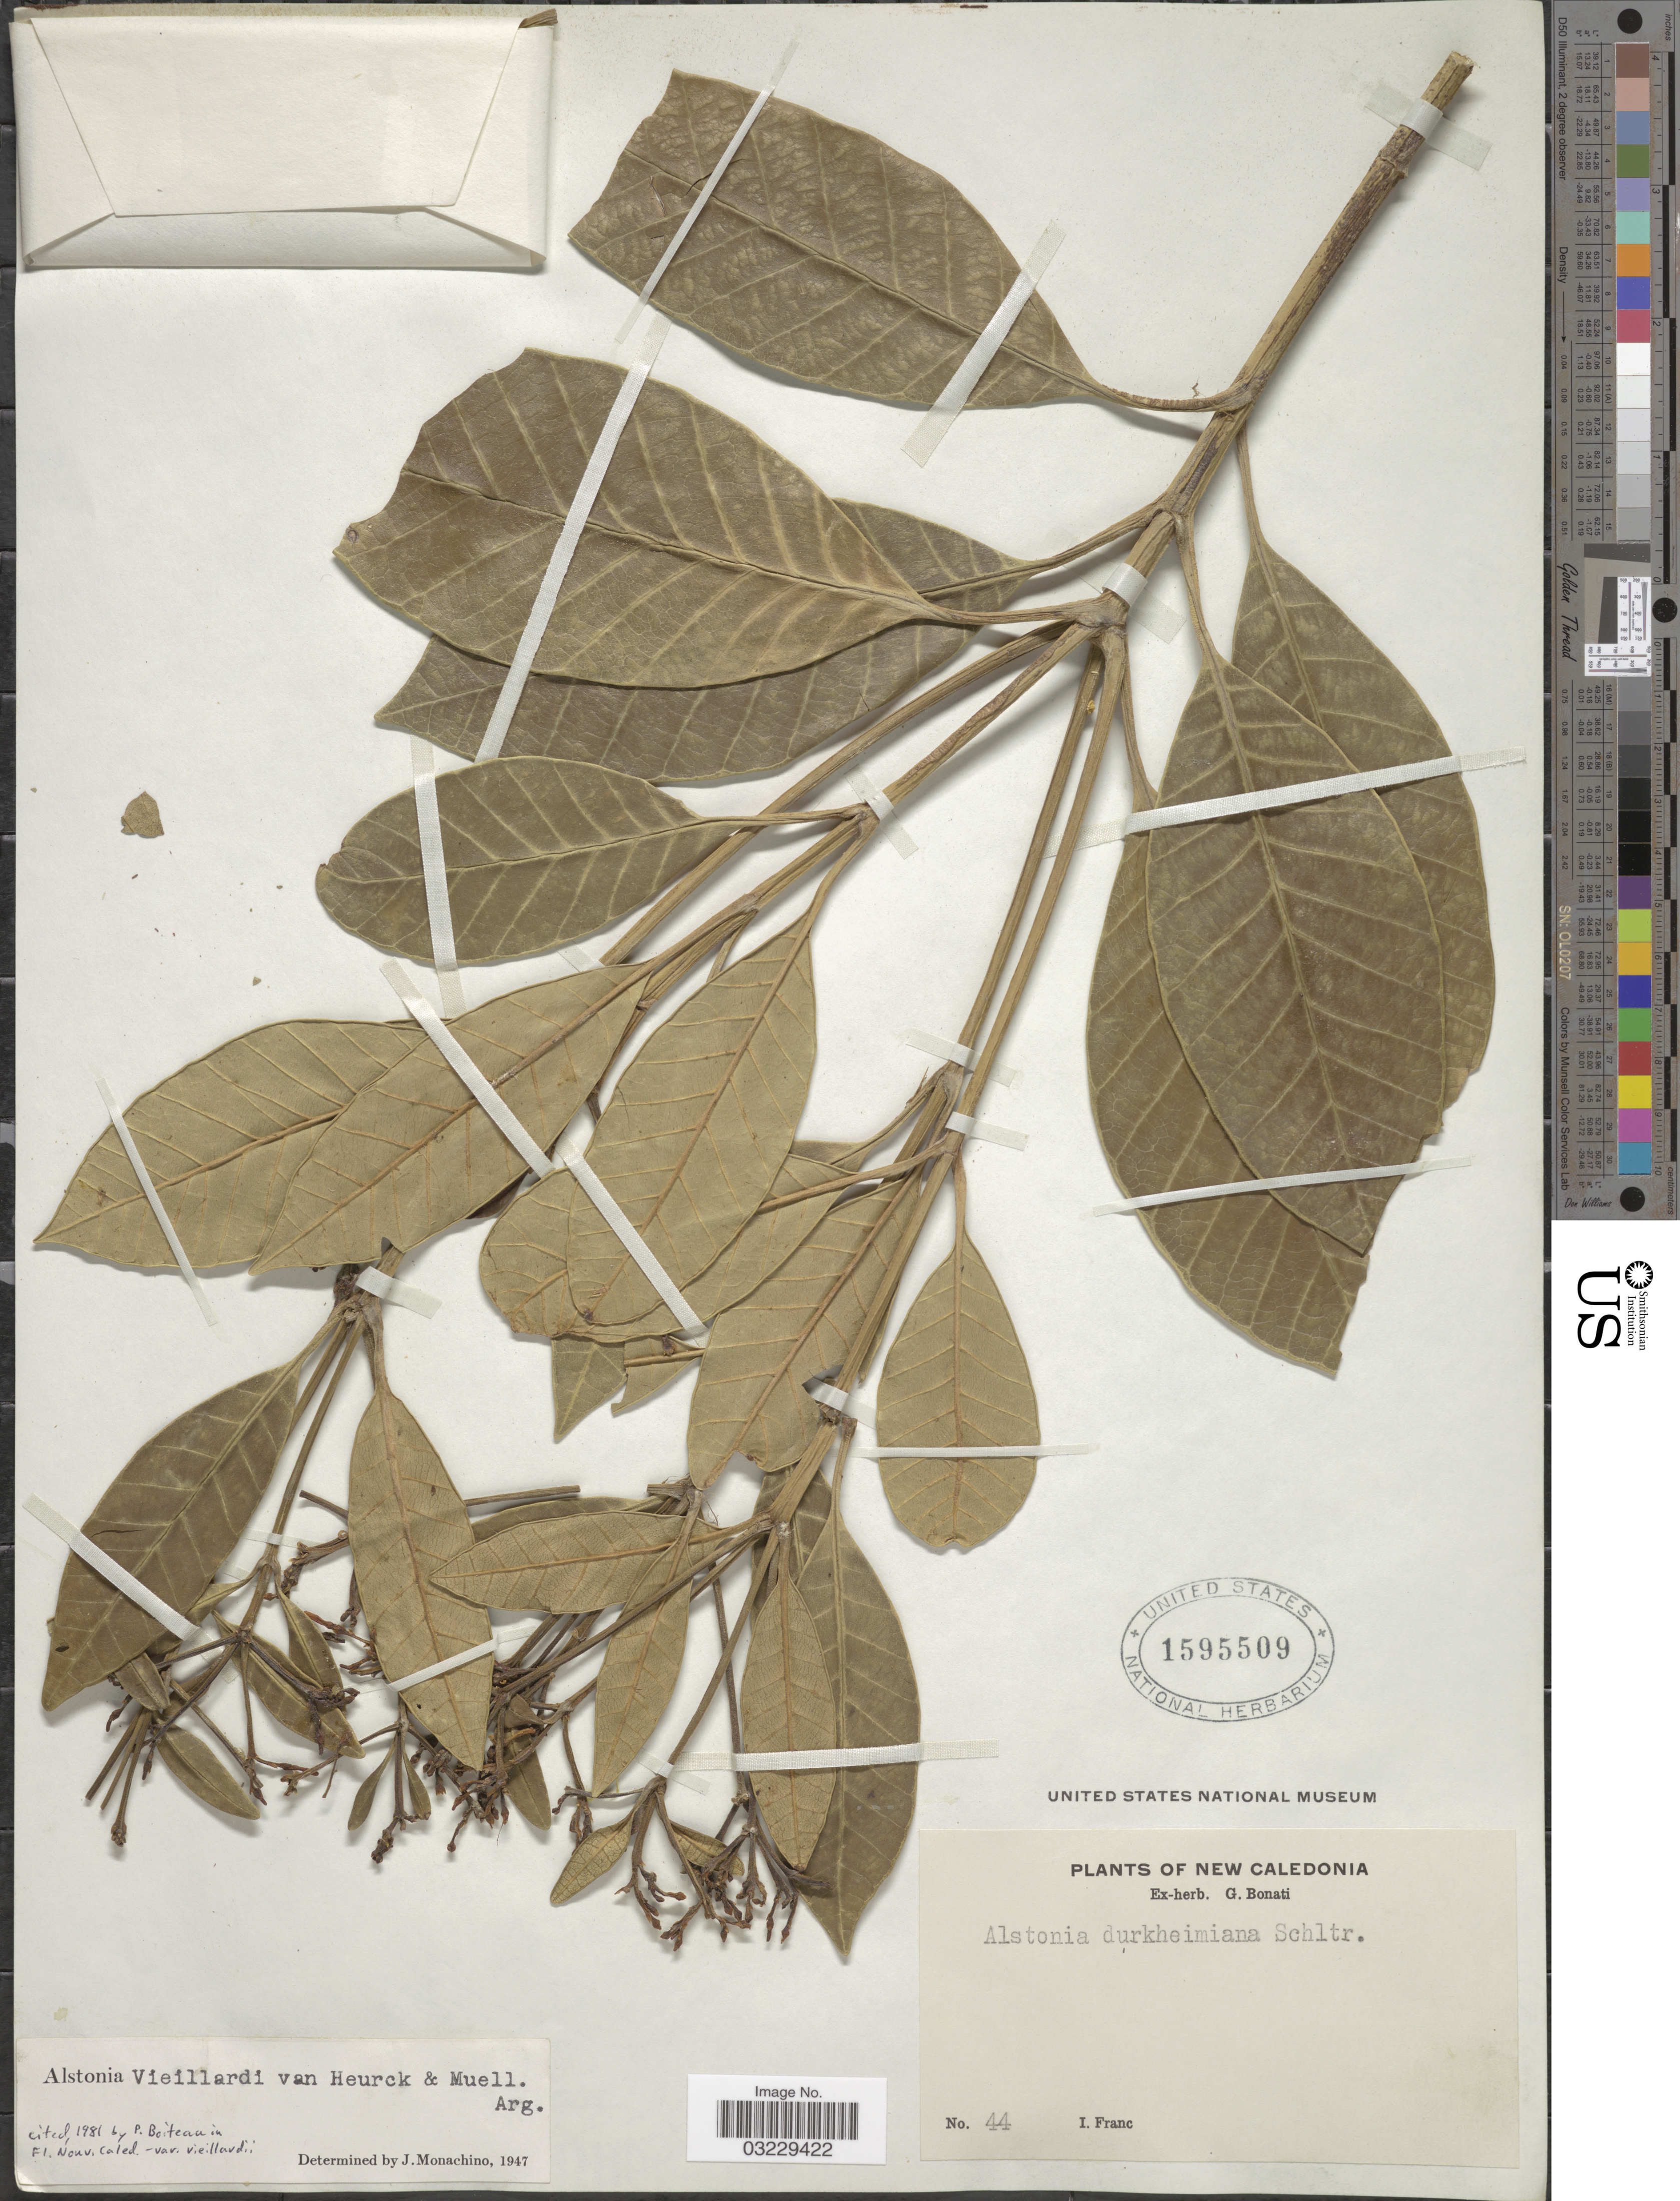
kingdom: Plantae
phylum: Tracheophyta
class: Magnoliopsida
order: Gentianales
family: Apocynaceae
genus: Alstonia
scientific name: Alstonia vieillardii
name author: Van Heurck & Müll. Arg.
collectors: I. Franc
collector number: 44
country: New Caledonia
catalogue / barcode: US 1595509